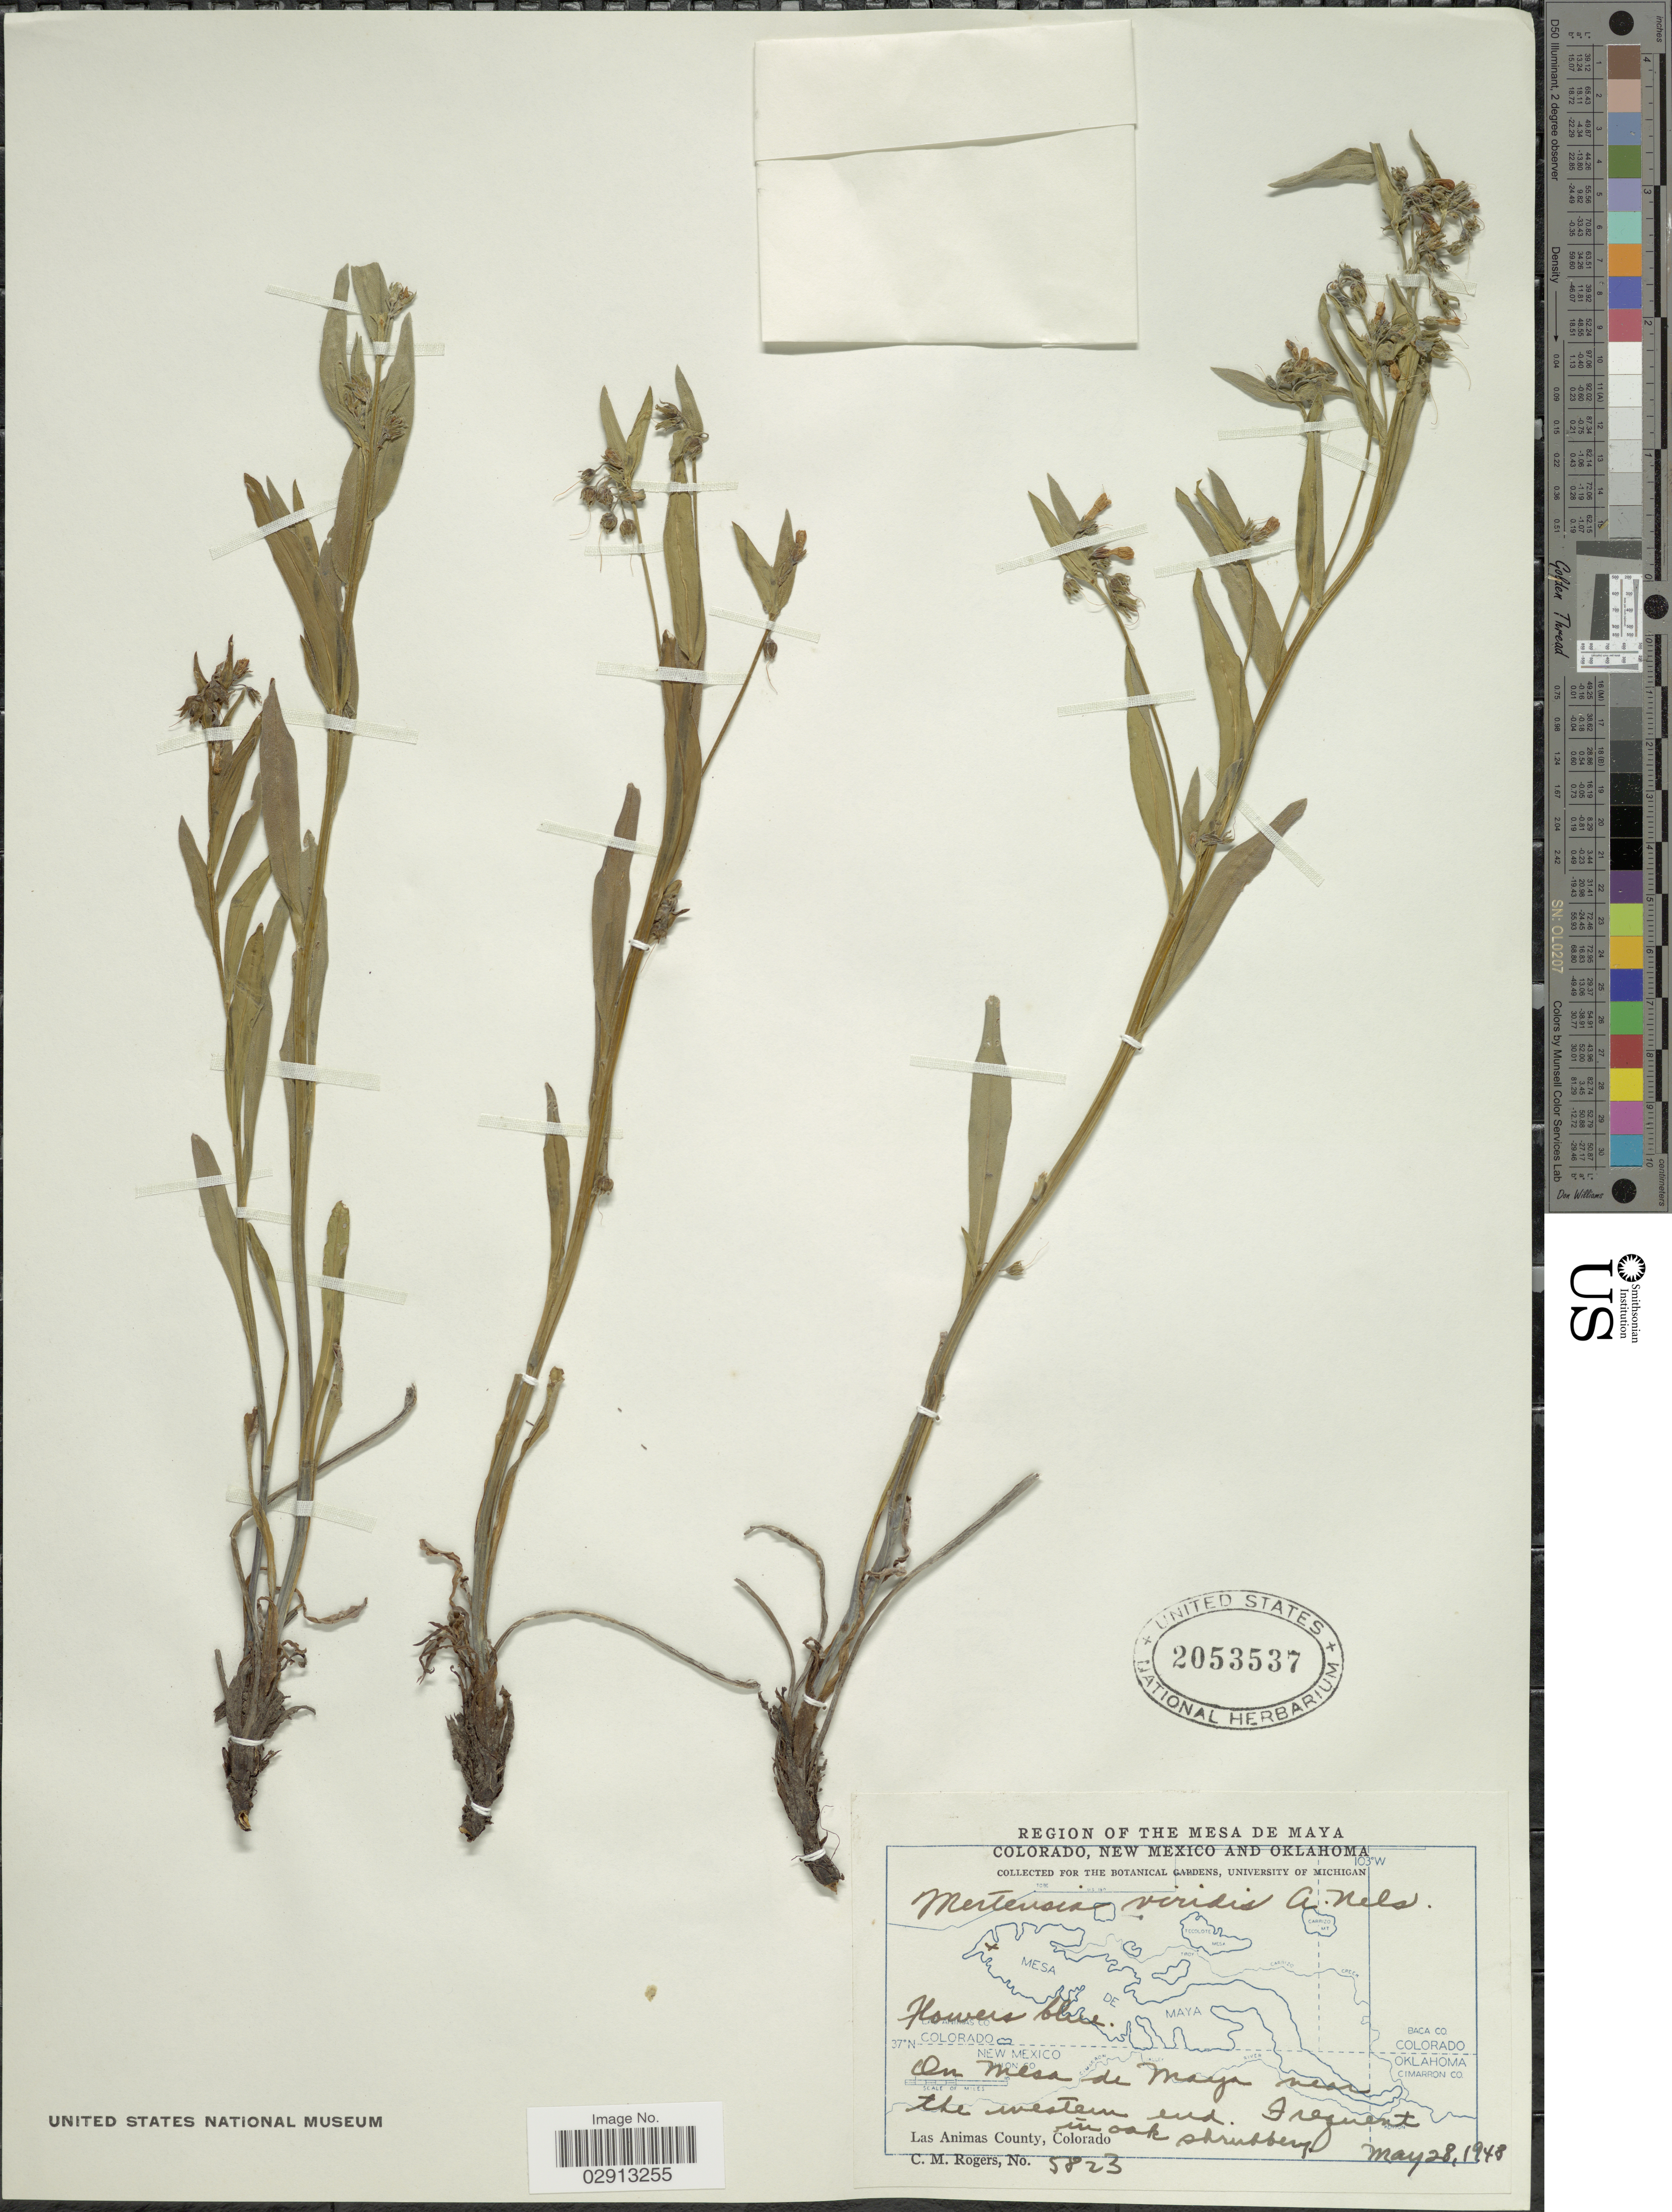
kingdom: Plantae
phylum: Tracheophyta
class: Magnoliopsida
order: Boraginales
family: Boraginaceae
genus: Mertensia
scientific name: Mertensia viridis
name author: (A. Nelson) A. Nelson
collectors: C. M. Rogers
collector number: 5823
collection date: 1948-05-28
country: United States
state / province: Colorado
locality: Region of the Mesa de Maya. On Mesa de Maya near the western end. Las Animas County, Colorado.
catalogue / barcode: US 2053537